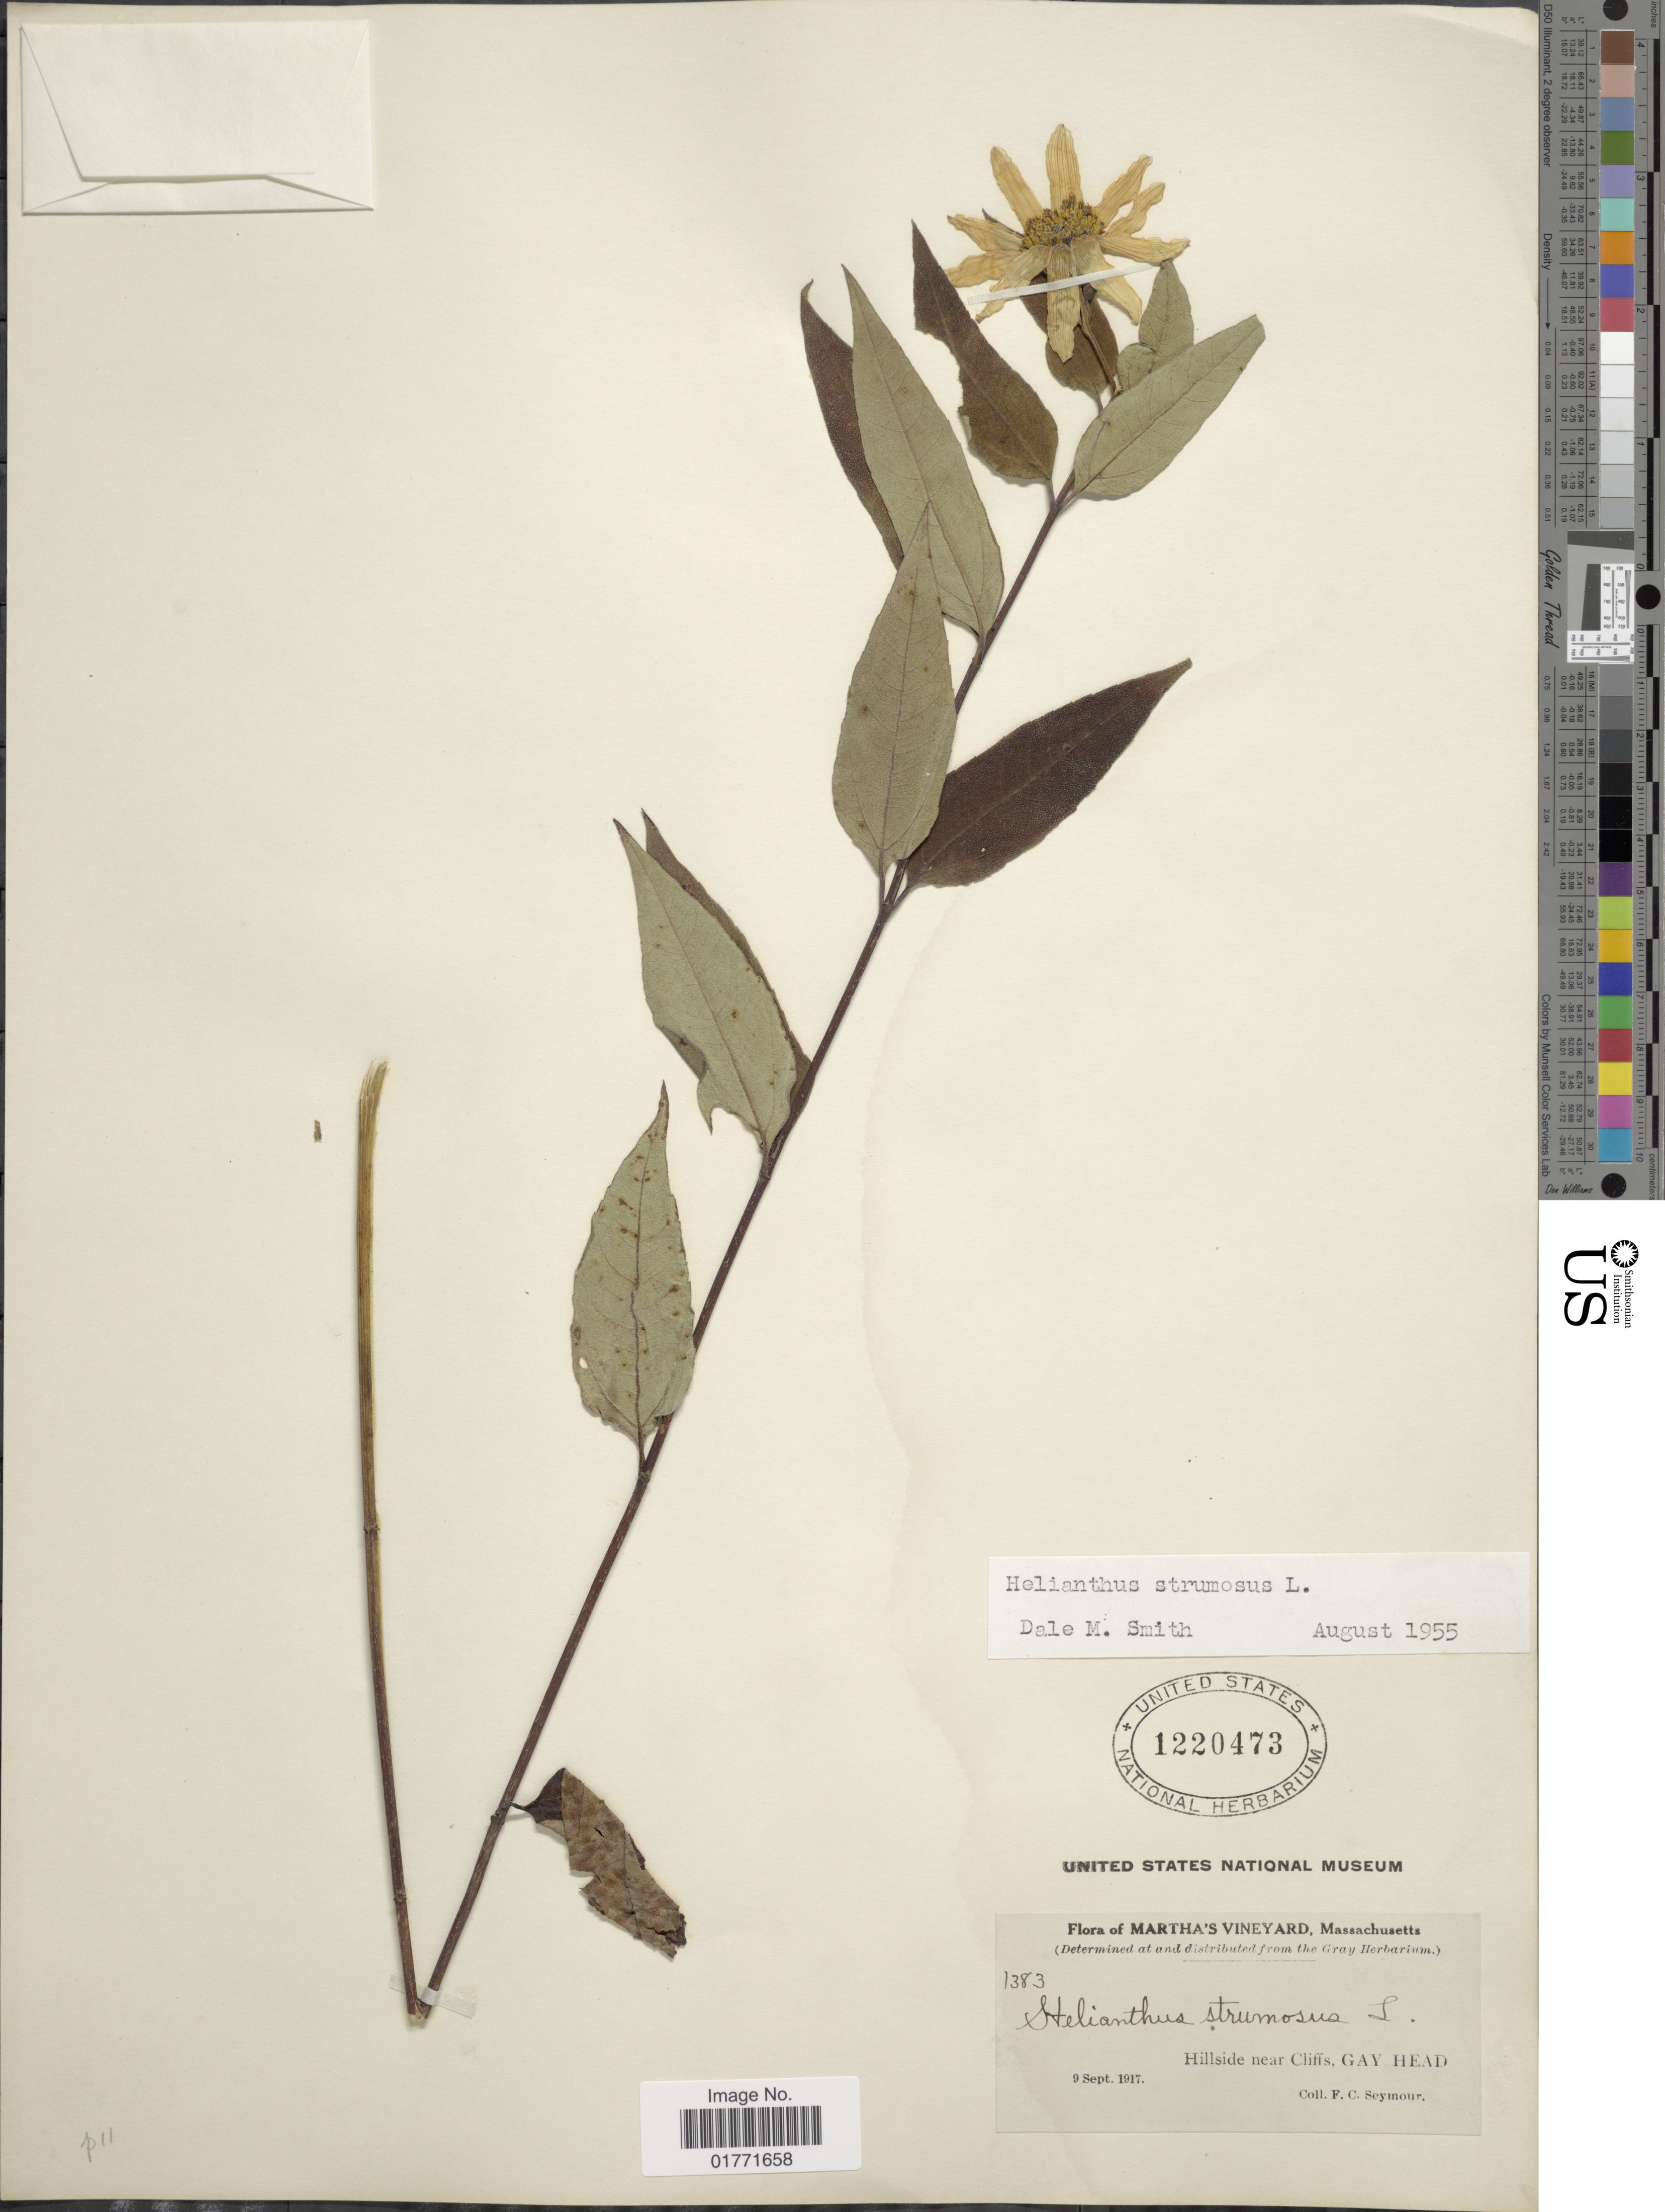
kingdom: Plantae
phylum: Tracheophyta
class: Magnoliopsida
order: Asterales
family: Asteraceae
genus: Helianthus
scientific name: Helianthus strumosus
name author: L.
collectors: F. C. Seymour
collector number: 1383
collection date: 1917-09-09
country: United States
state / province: Massachusetts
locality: Hillside near Cliffs, Gay Head.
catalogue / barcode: US 1220473